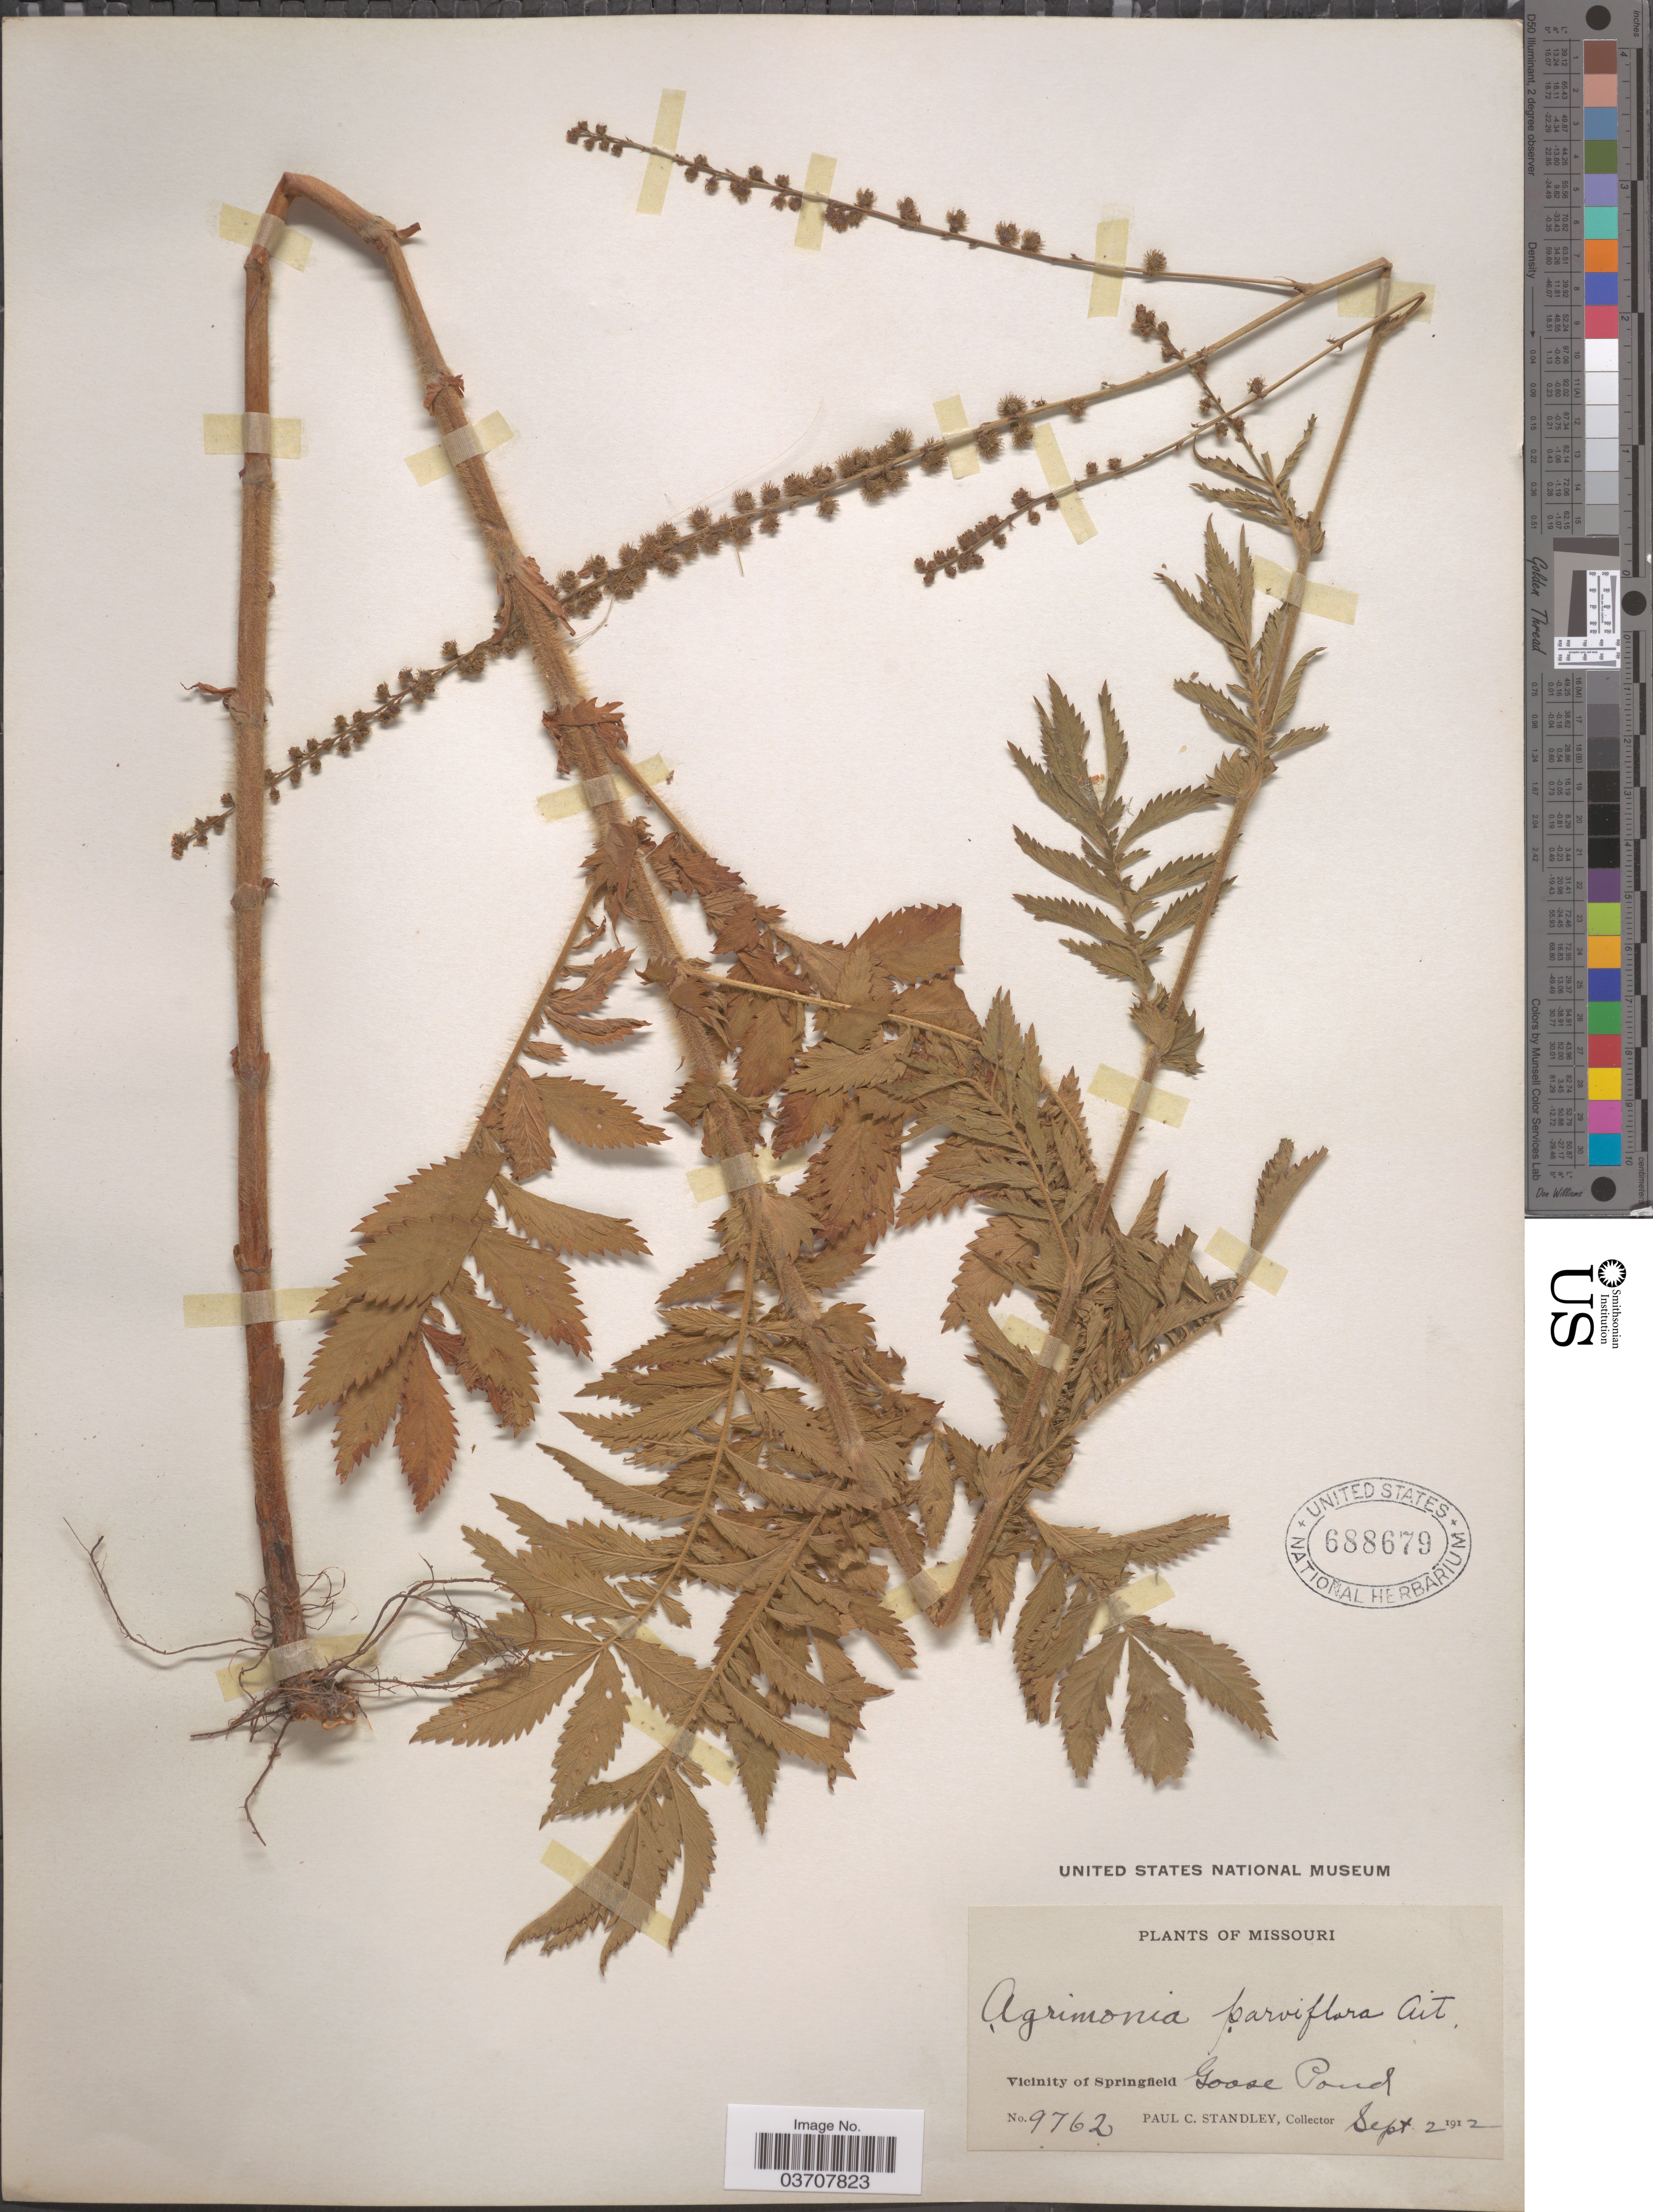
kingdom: Plantae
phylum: Tracheophyta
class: Magnoliopsida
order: Rosales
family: Rosaceae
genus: Agrimonia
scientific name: Agrimonia parviflora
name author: Aiton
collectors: P. C. Standley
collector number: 9762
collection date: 1912-09-02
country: United States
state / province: Missouri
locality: Vicinity of Springfield, Goose Pond.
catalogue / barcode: US 688679